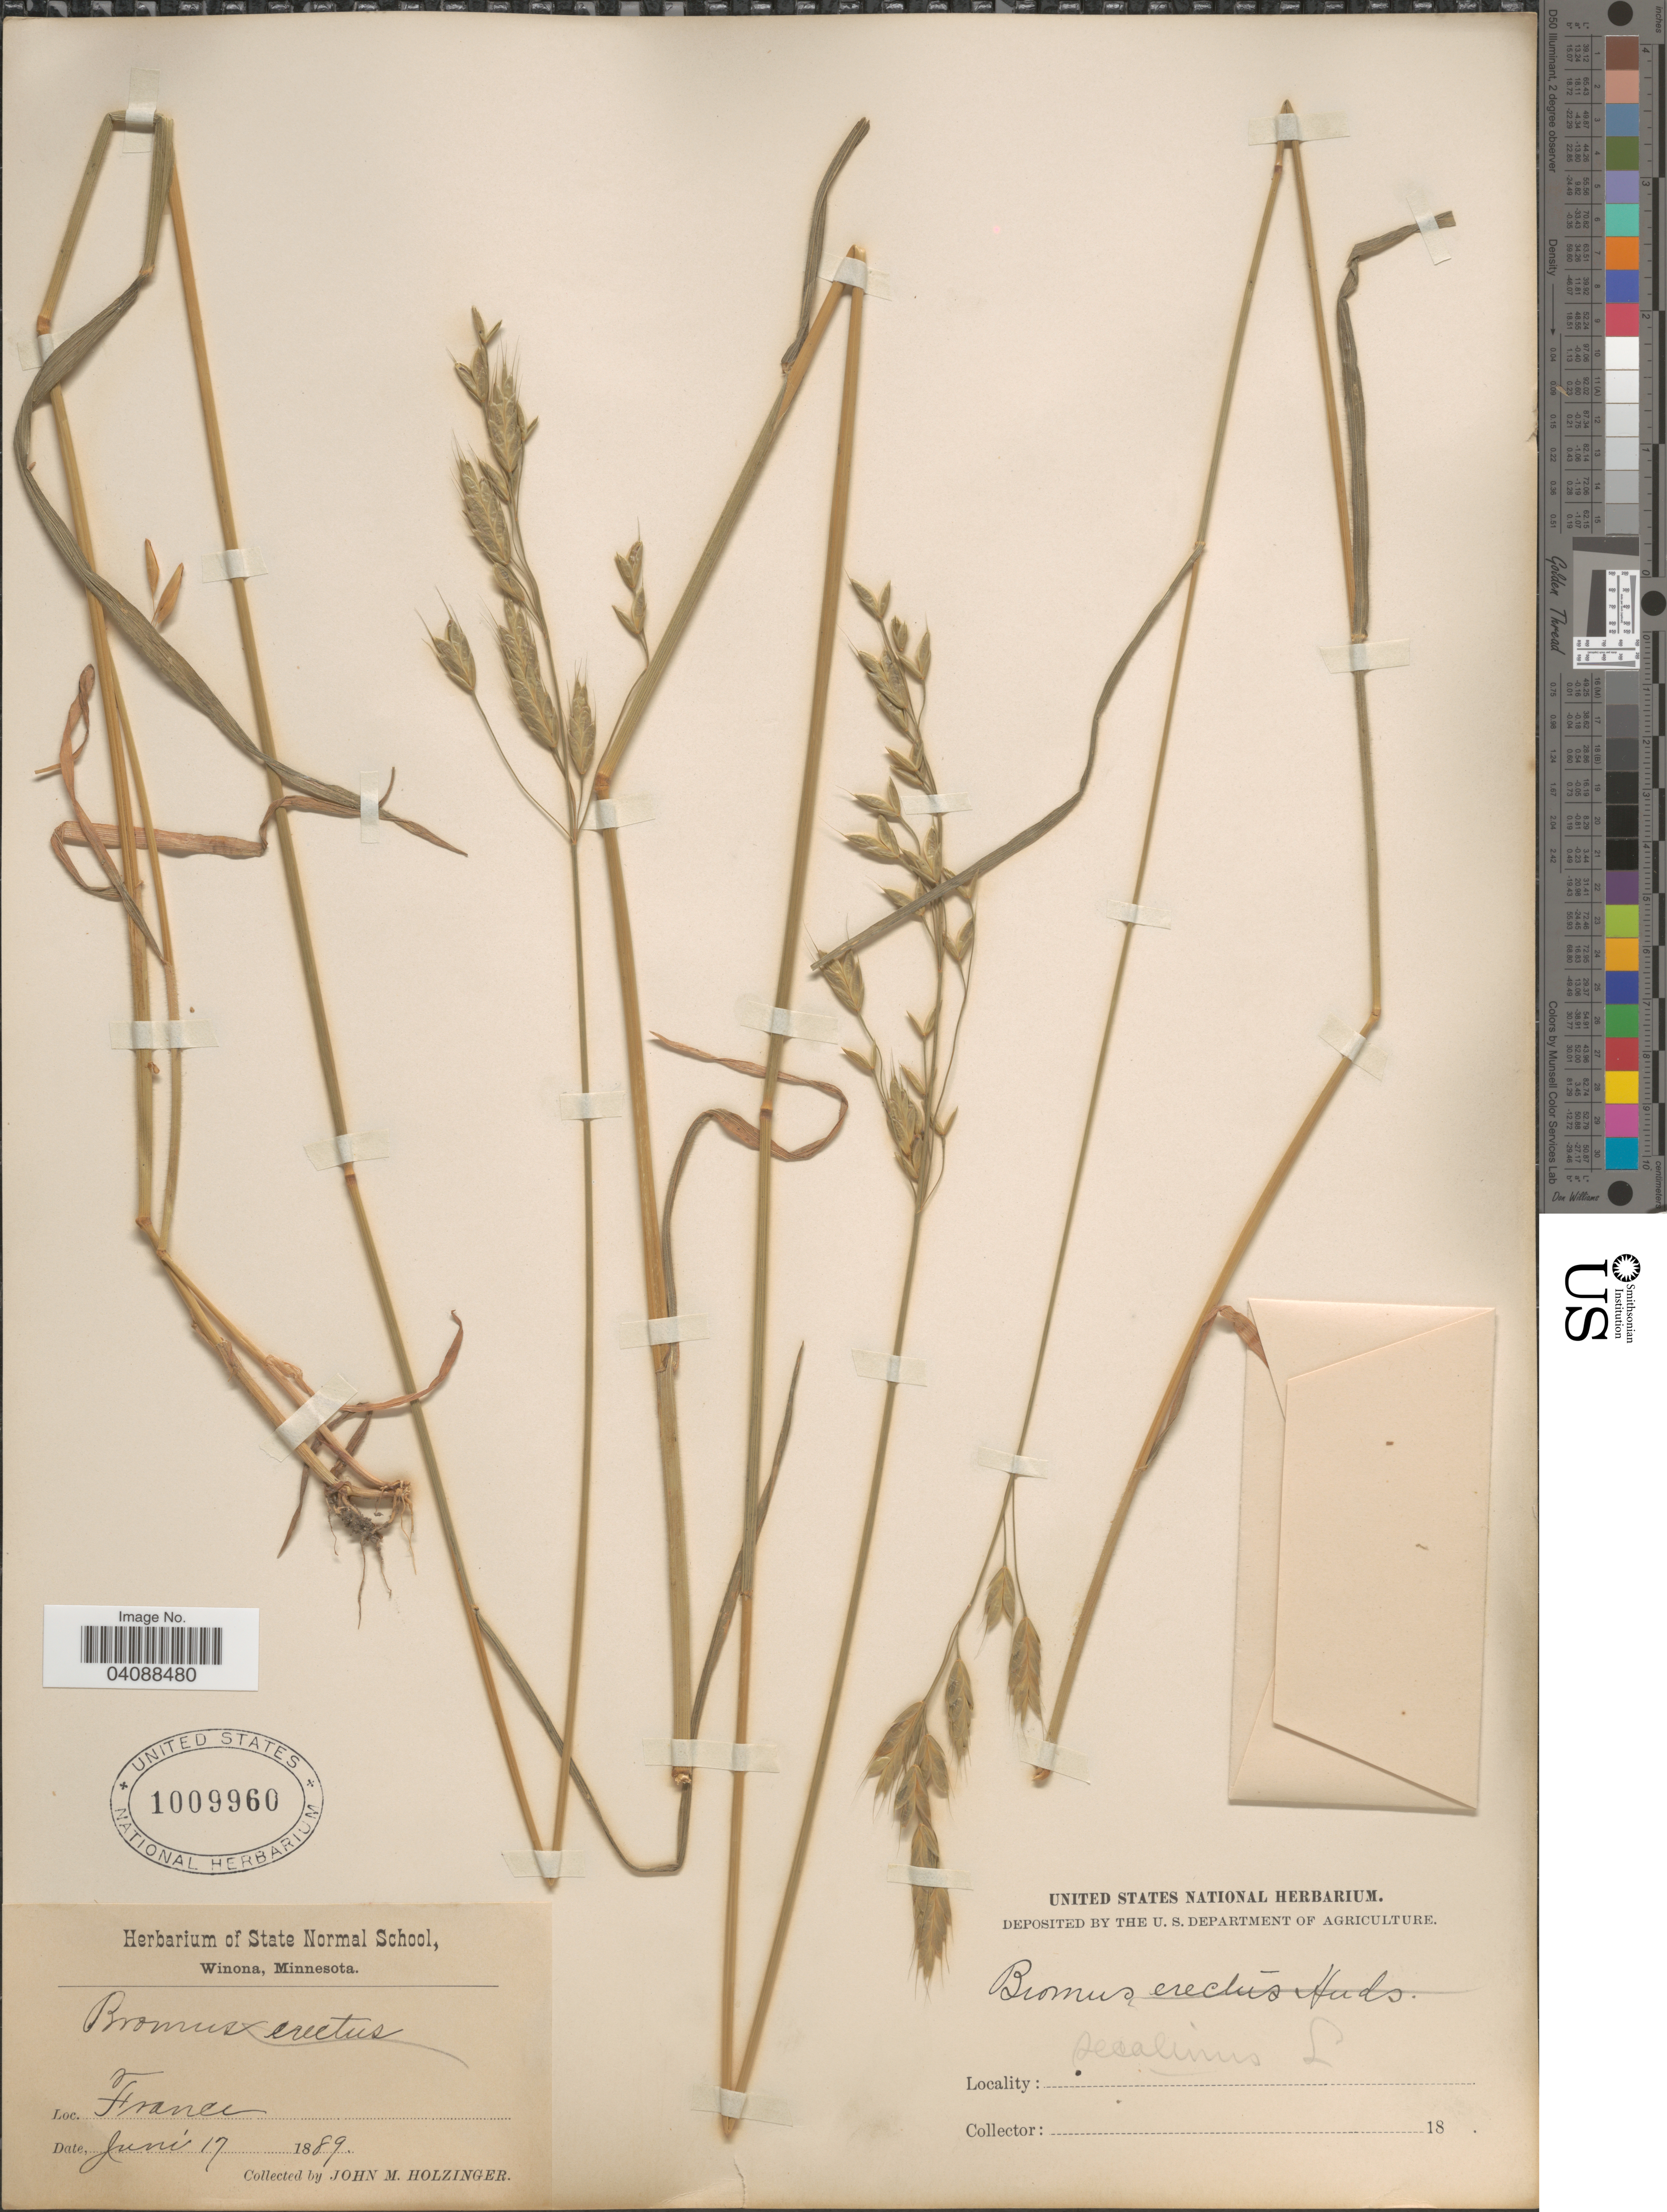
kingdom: Plantae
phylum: Tracheophyta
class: Liliopsida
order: Poales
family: Poaceae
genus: Bromus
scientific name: Bromus secalinus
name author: L.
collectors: J. M. Holzinger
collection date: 1889-06-17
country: France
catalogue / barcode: US 1009960